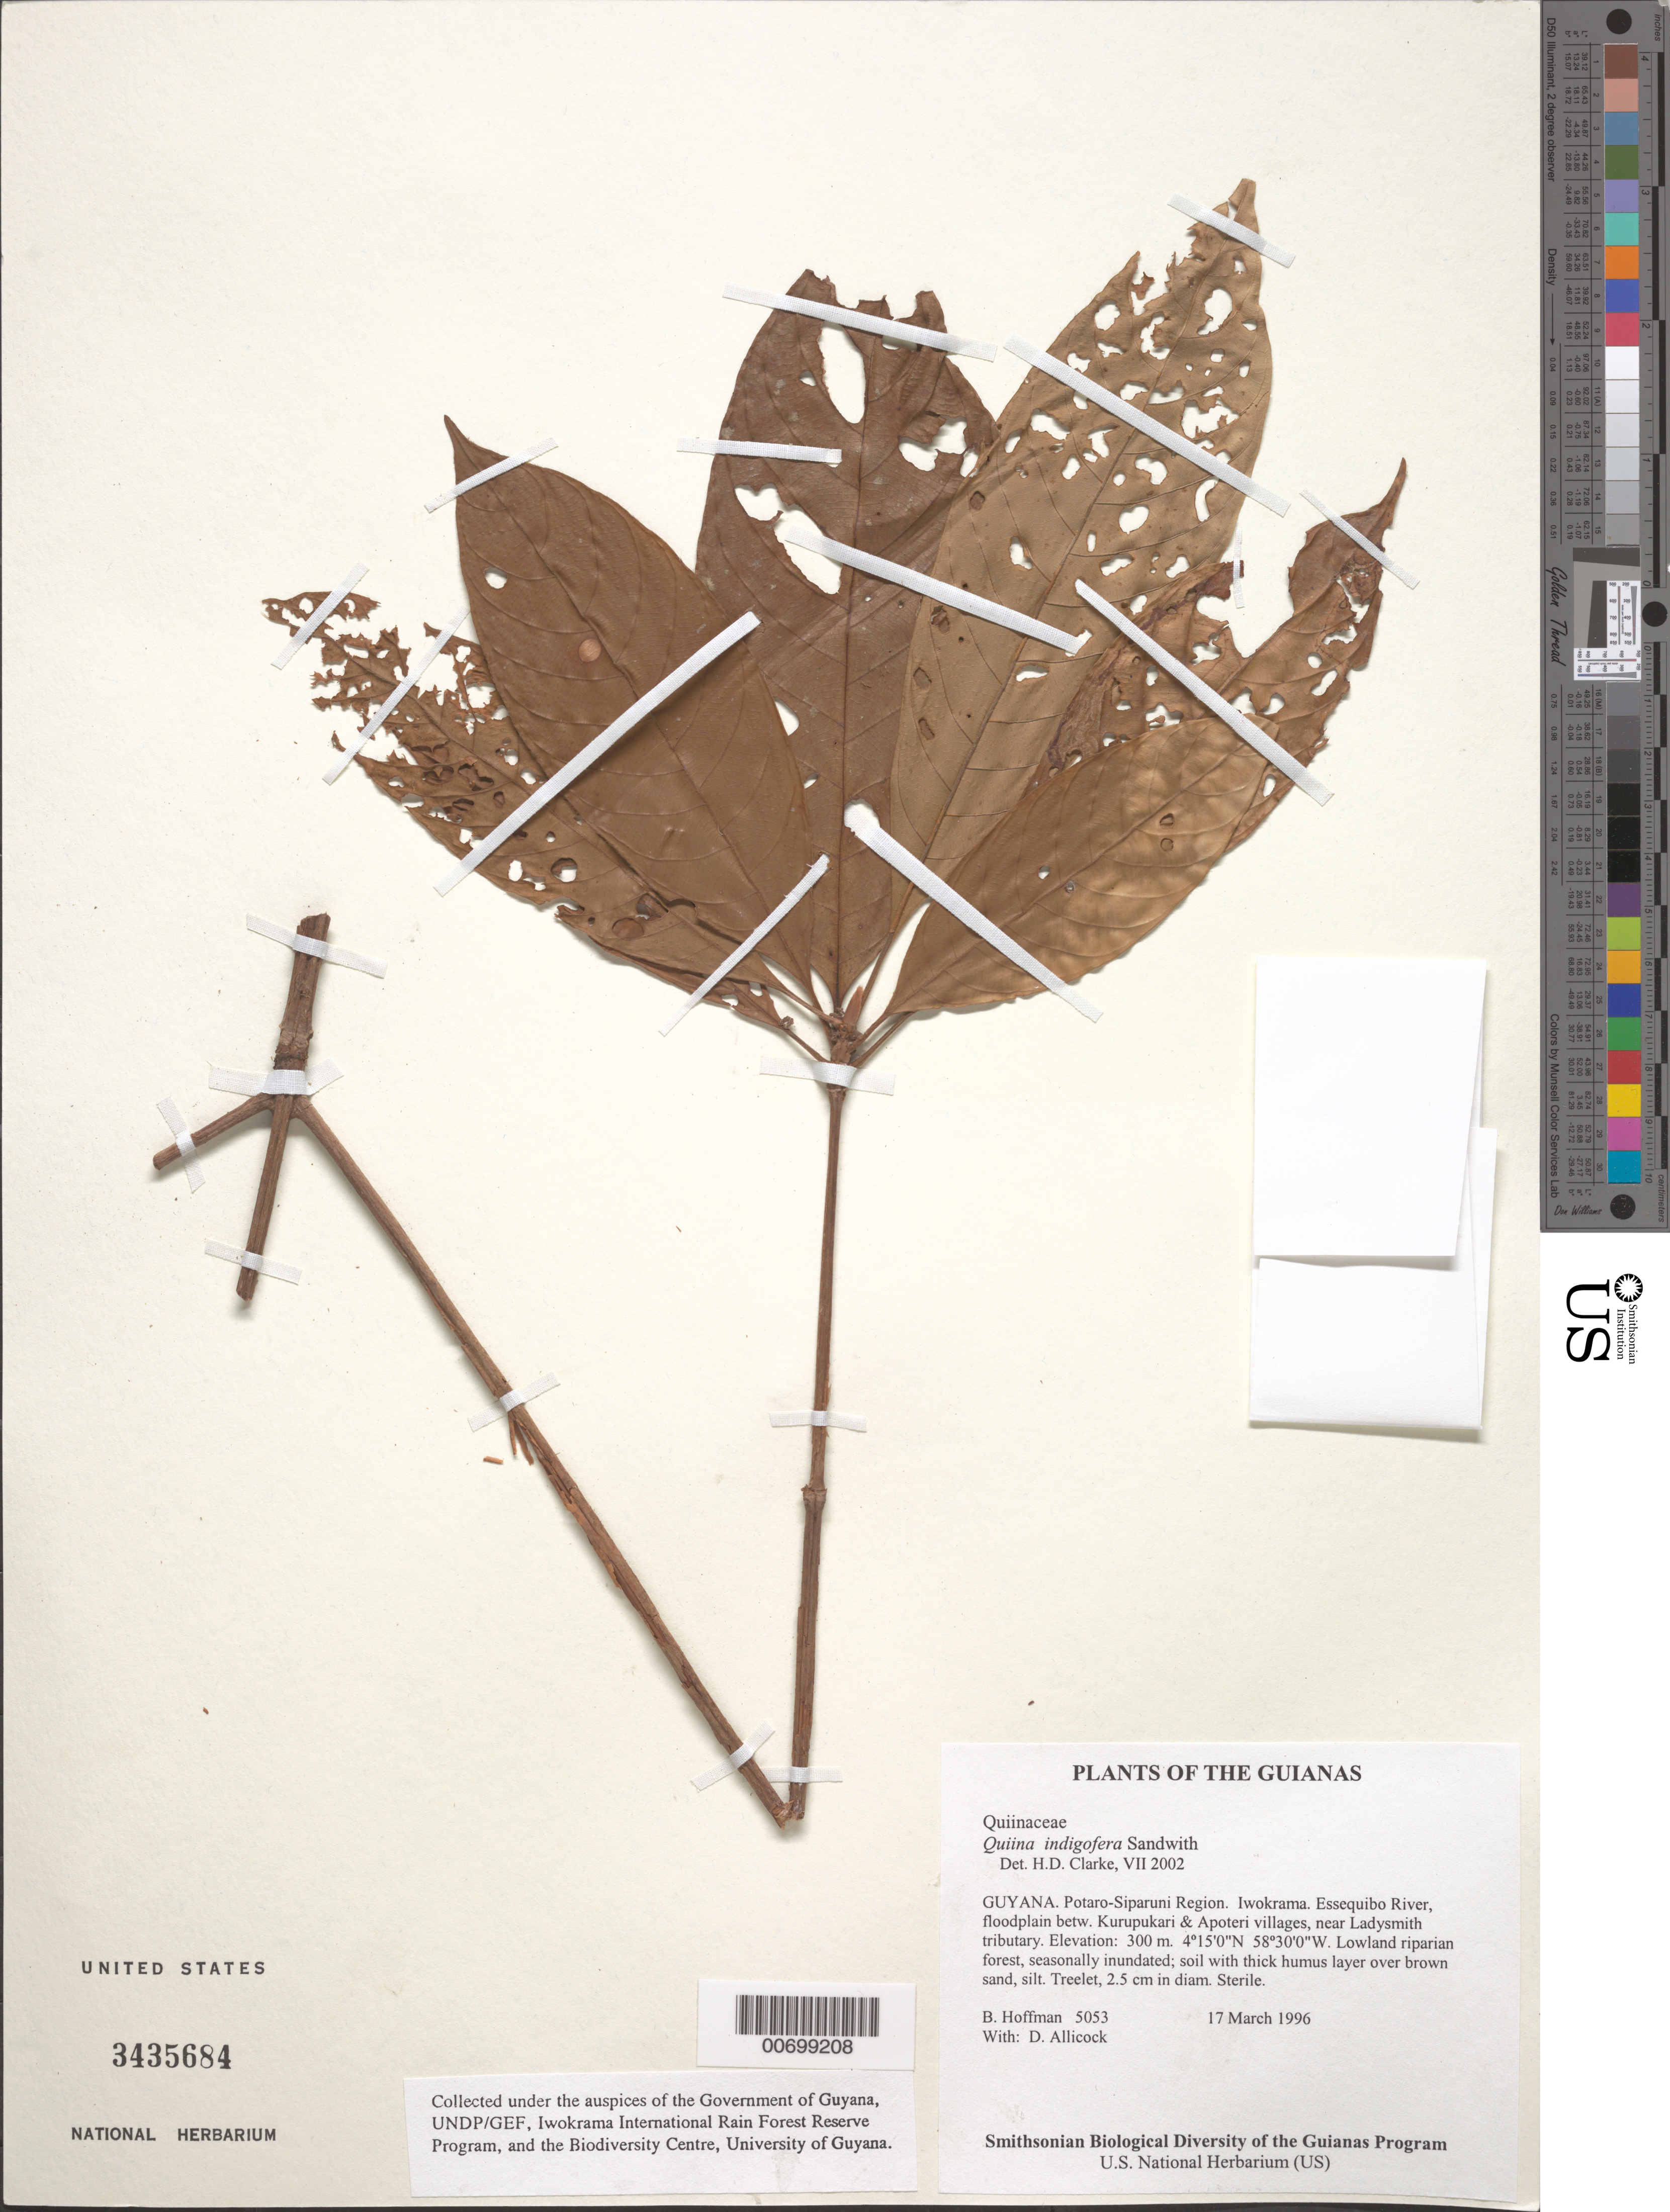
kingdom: Plantae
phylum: Tracheophyta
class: Magnoliopsida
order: Malpighiales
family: Quiinaceae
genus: Quiina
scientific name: Quiina indigofera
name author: Sandwith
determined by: Clarke, H. D., University of North Carolina (Asheville)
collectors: B. Hoffman & D. Allicock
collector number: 5053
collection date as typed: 17 March 1996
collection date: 1996-03-17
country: Guyana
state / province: Potaro-Siparuni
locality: Iwokrama. Essequibo River, floodplain between Kurupukari & Apoteri villages, near Ladysmith tributary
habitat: Lowland riparian forest, seasonally inundated; soil with thick humus layer over brown sand, silt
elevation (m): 300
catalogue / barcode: US 3435684